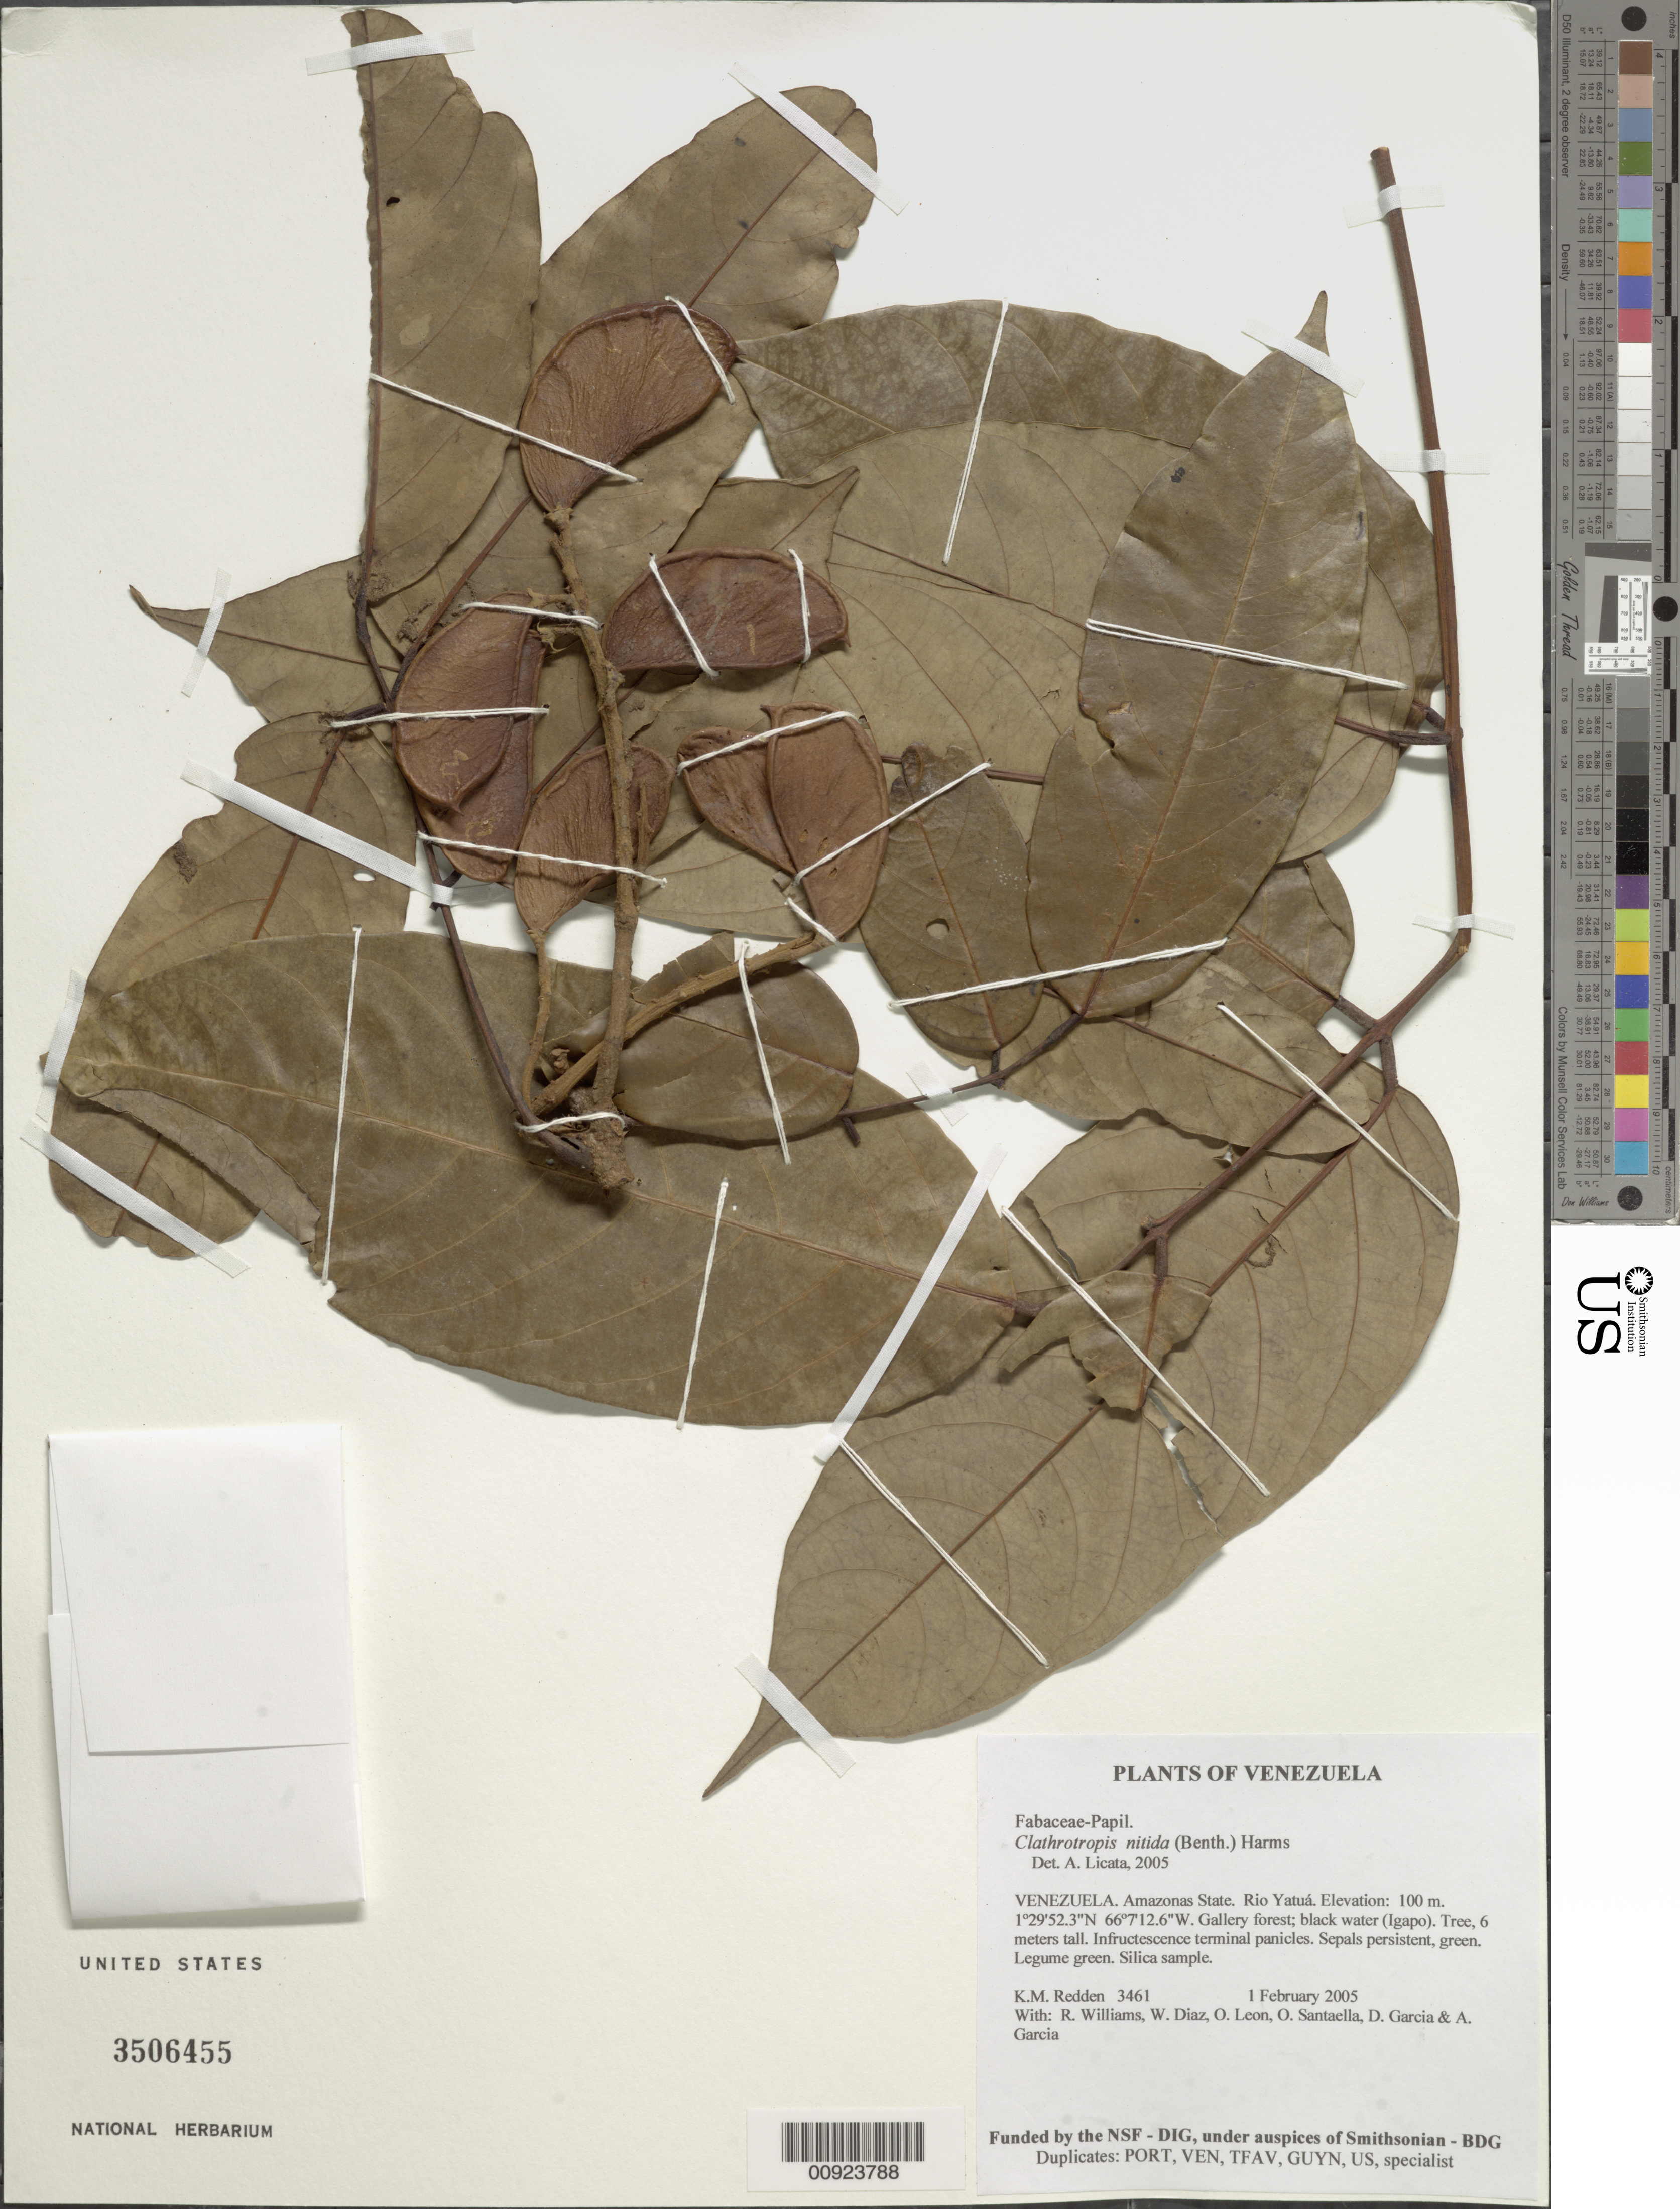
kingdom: Plantae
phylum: Tracheophyta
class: Magnoliopsida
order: Fabales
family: Fabaceae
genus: Clathrotropis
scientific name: Clathrotropis nitida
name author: Harms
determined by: Licata, A., (PORT), Univ. Nac. Exp. de los Llanos Ezequiel Zamora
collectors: K. M. Redden, R. Williams, W. Díaz P., O. León, O. Santaella, D. Garcia & A. Garcia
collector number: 3461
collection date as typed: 1 February 2005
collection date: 2005-02-01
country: Venezuela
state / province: Amazonas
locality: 12 - Rio Yatuá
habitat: Gallery forest; black water (Igapo)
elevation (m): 100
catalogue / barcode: US 3506455